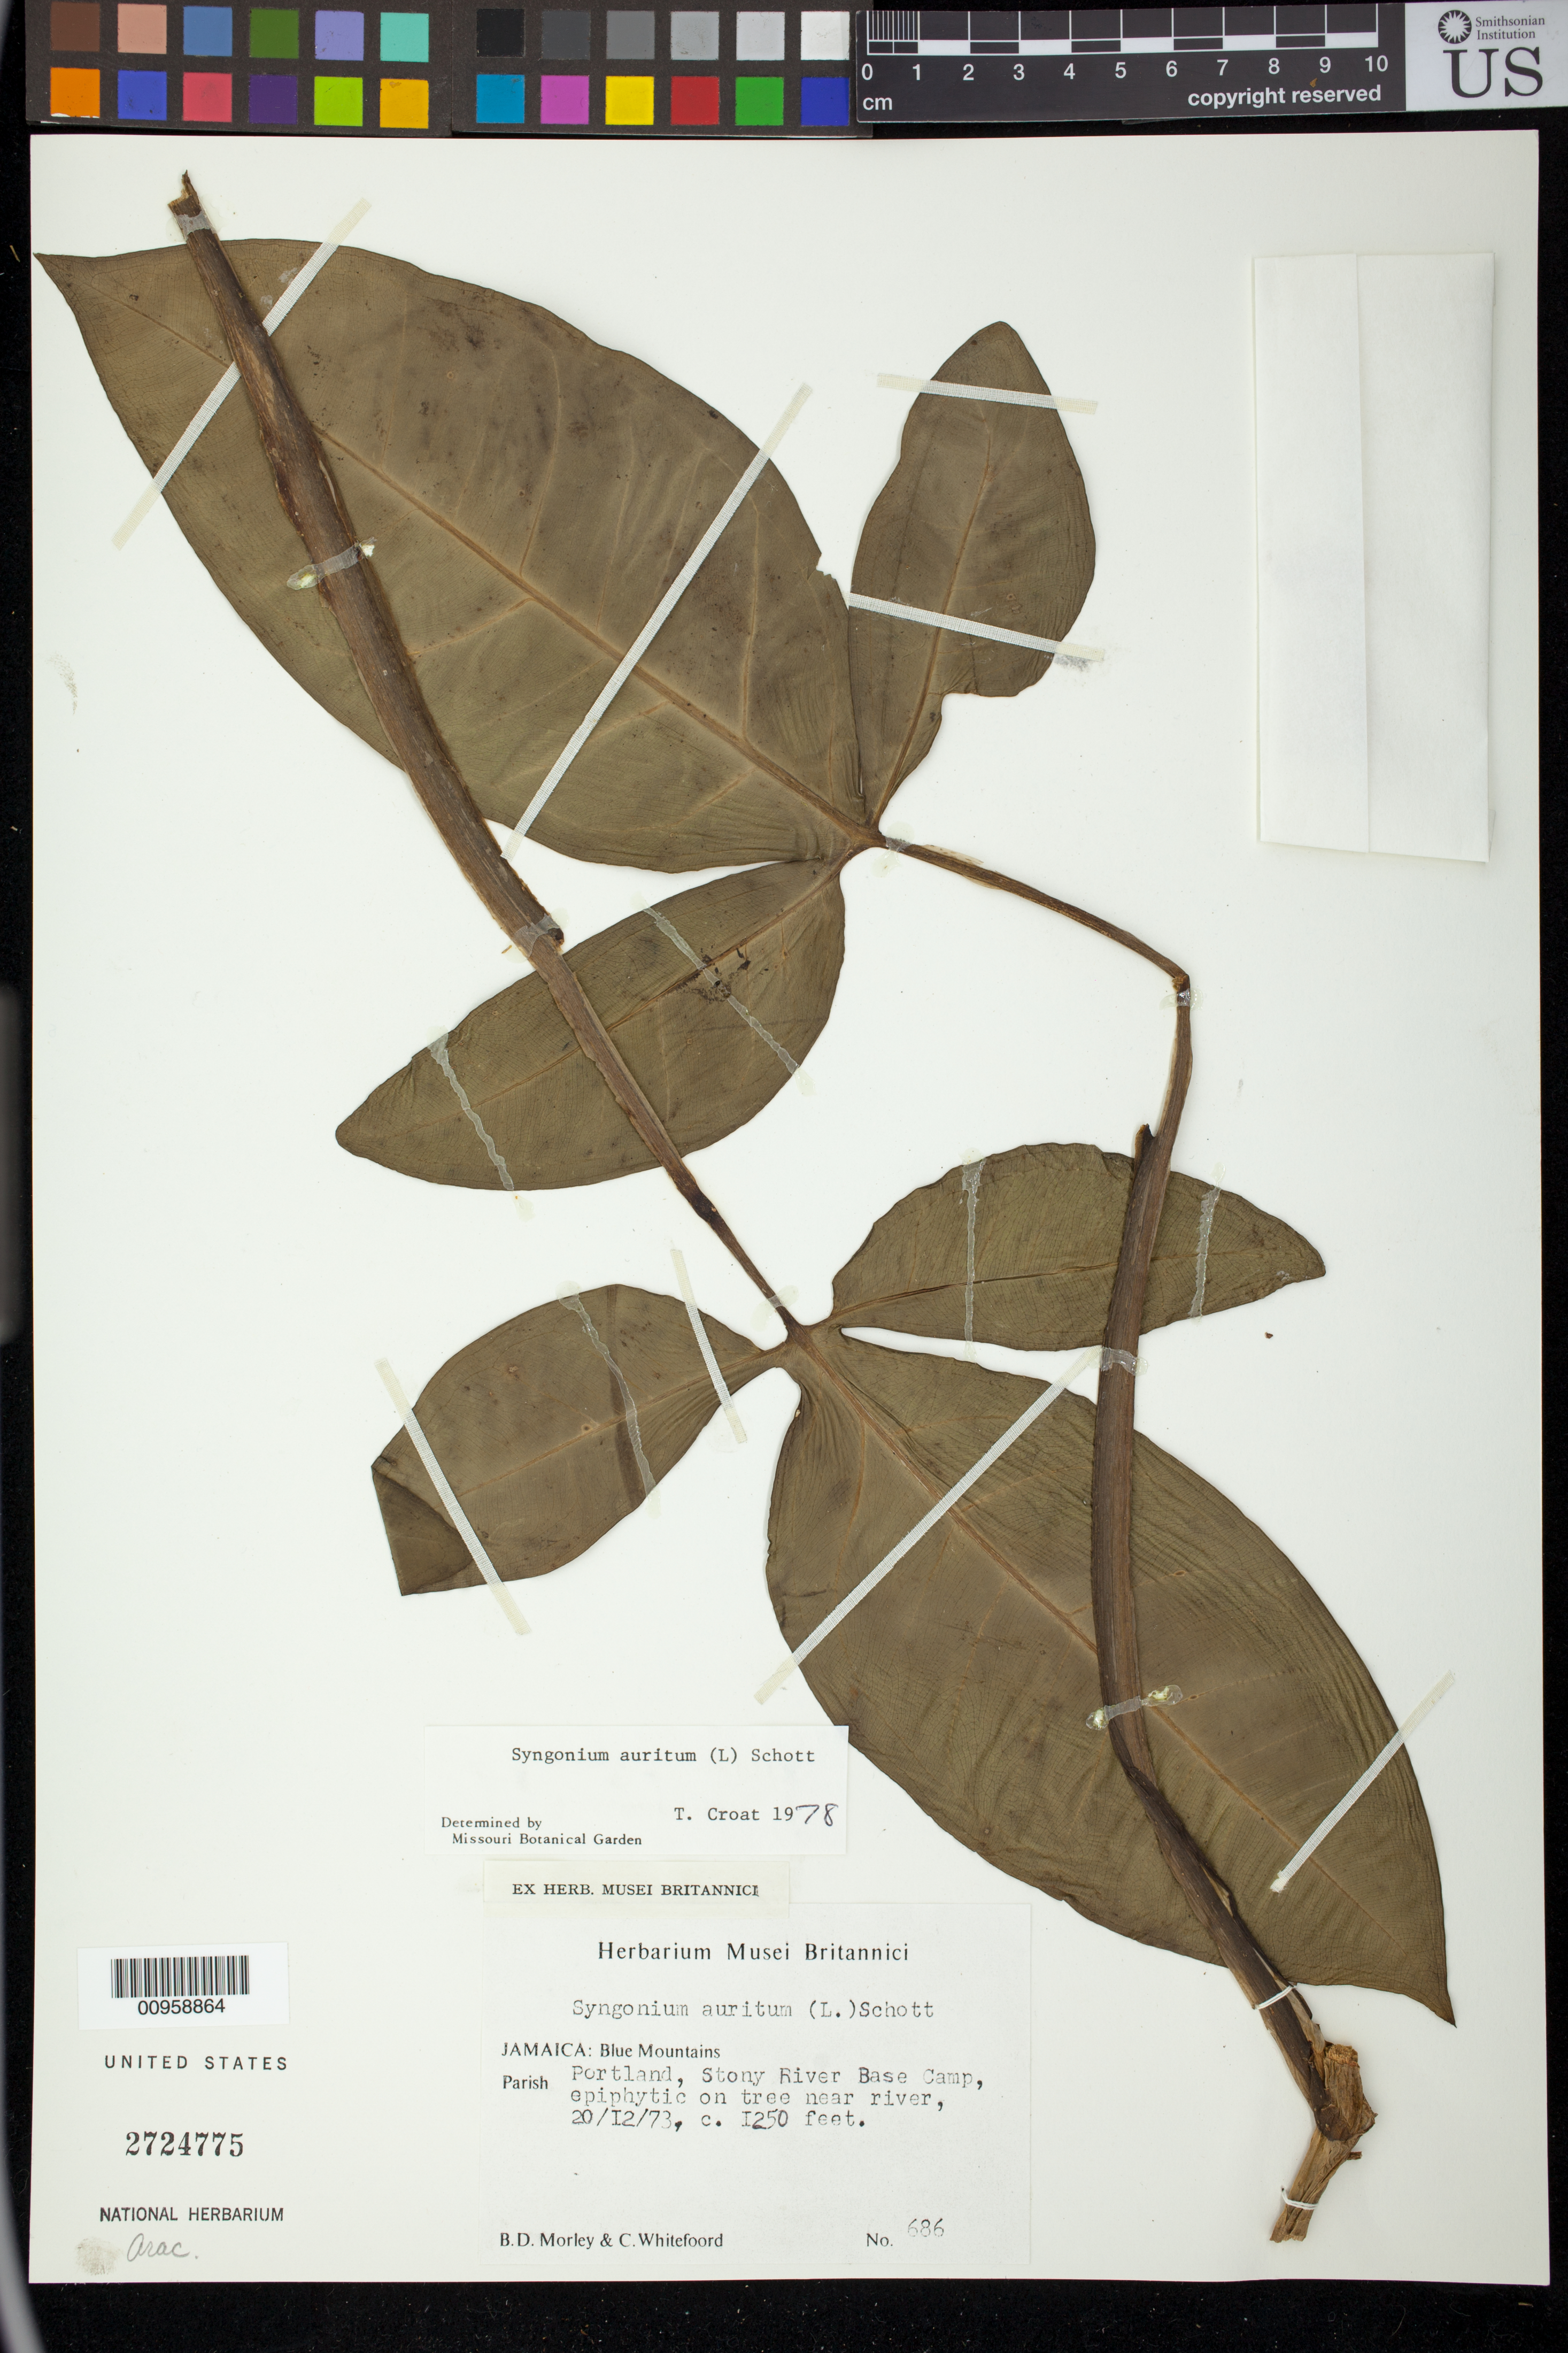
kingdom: Plantae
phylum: Tracheophyta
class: Liliopsida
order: Alismatales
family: Araceae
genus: Syngonium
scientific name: Syngonium auritum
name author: (L.) Schott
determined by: Croat, Thomas B., Missouri Botanical Garden (MO)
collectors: B. Morely & C. Whitefoord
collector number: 686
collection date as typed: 20 Dec 1973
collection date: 1973-12-20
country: Jamaica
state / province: Portland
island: Jamaica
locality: Blue Mountains, Stony River Base Camp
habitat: On tree near river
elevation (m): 381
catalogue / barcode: US 2724775